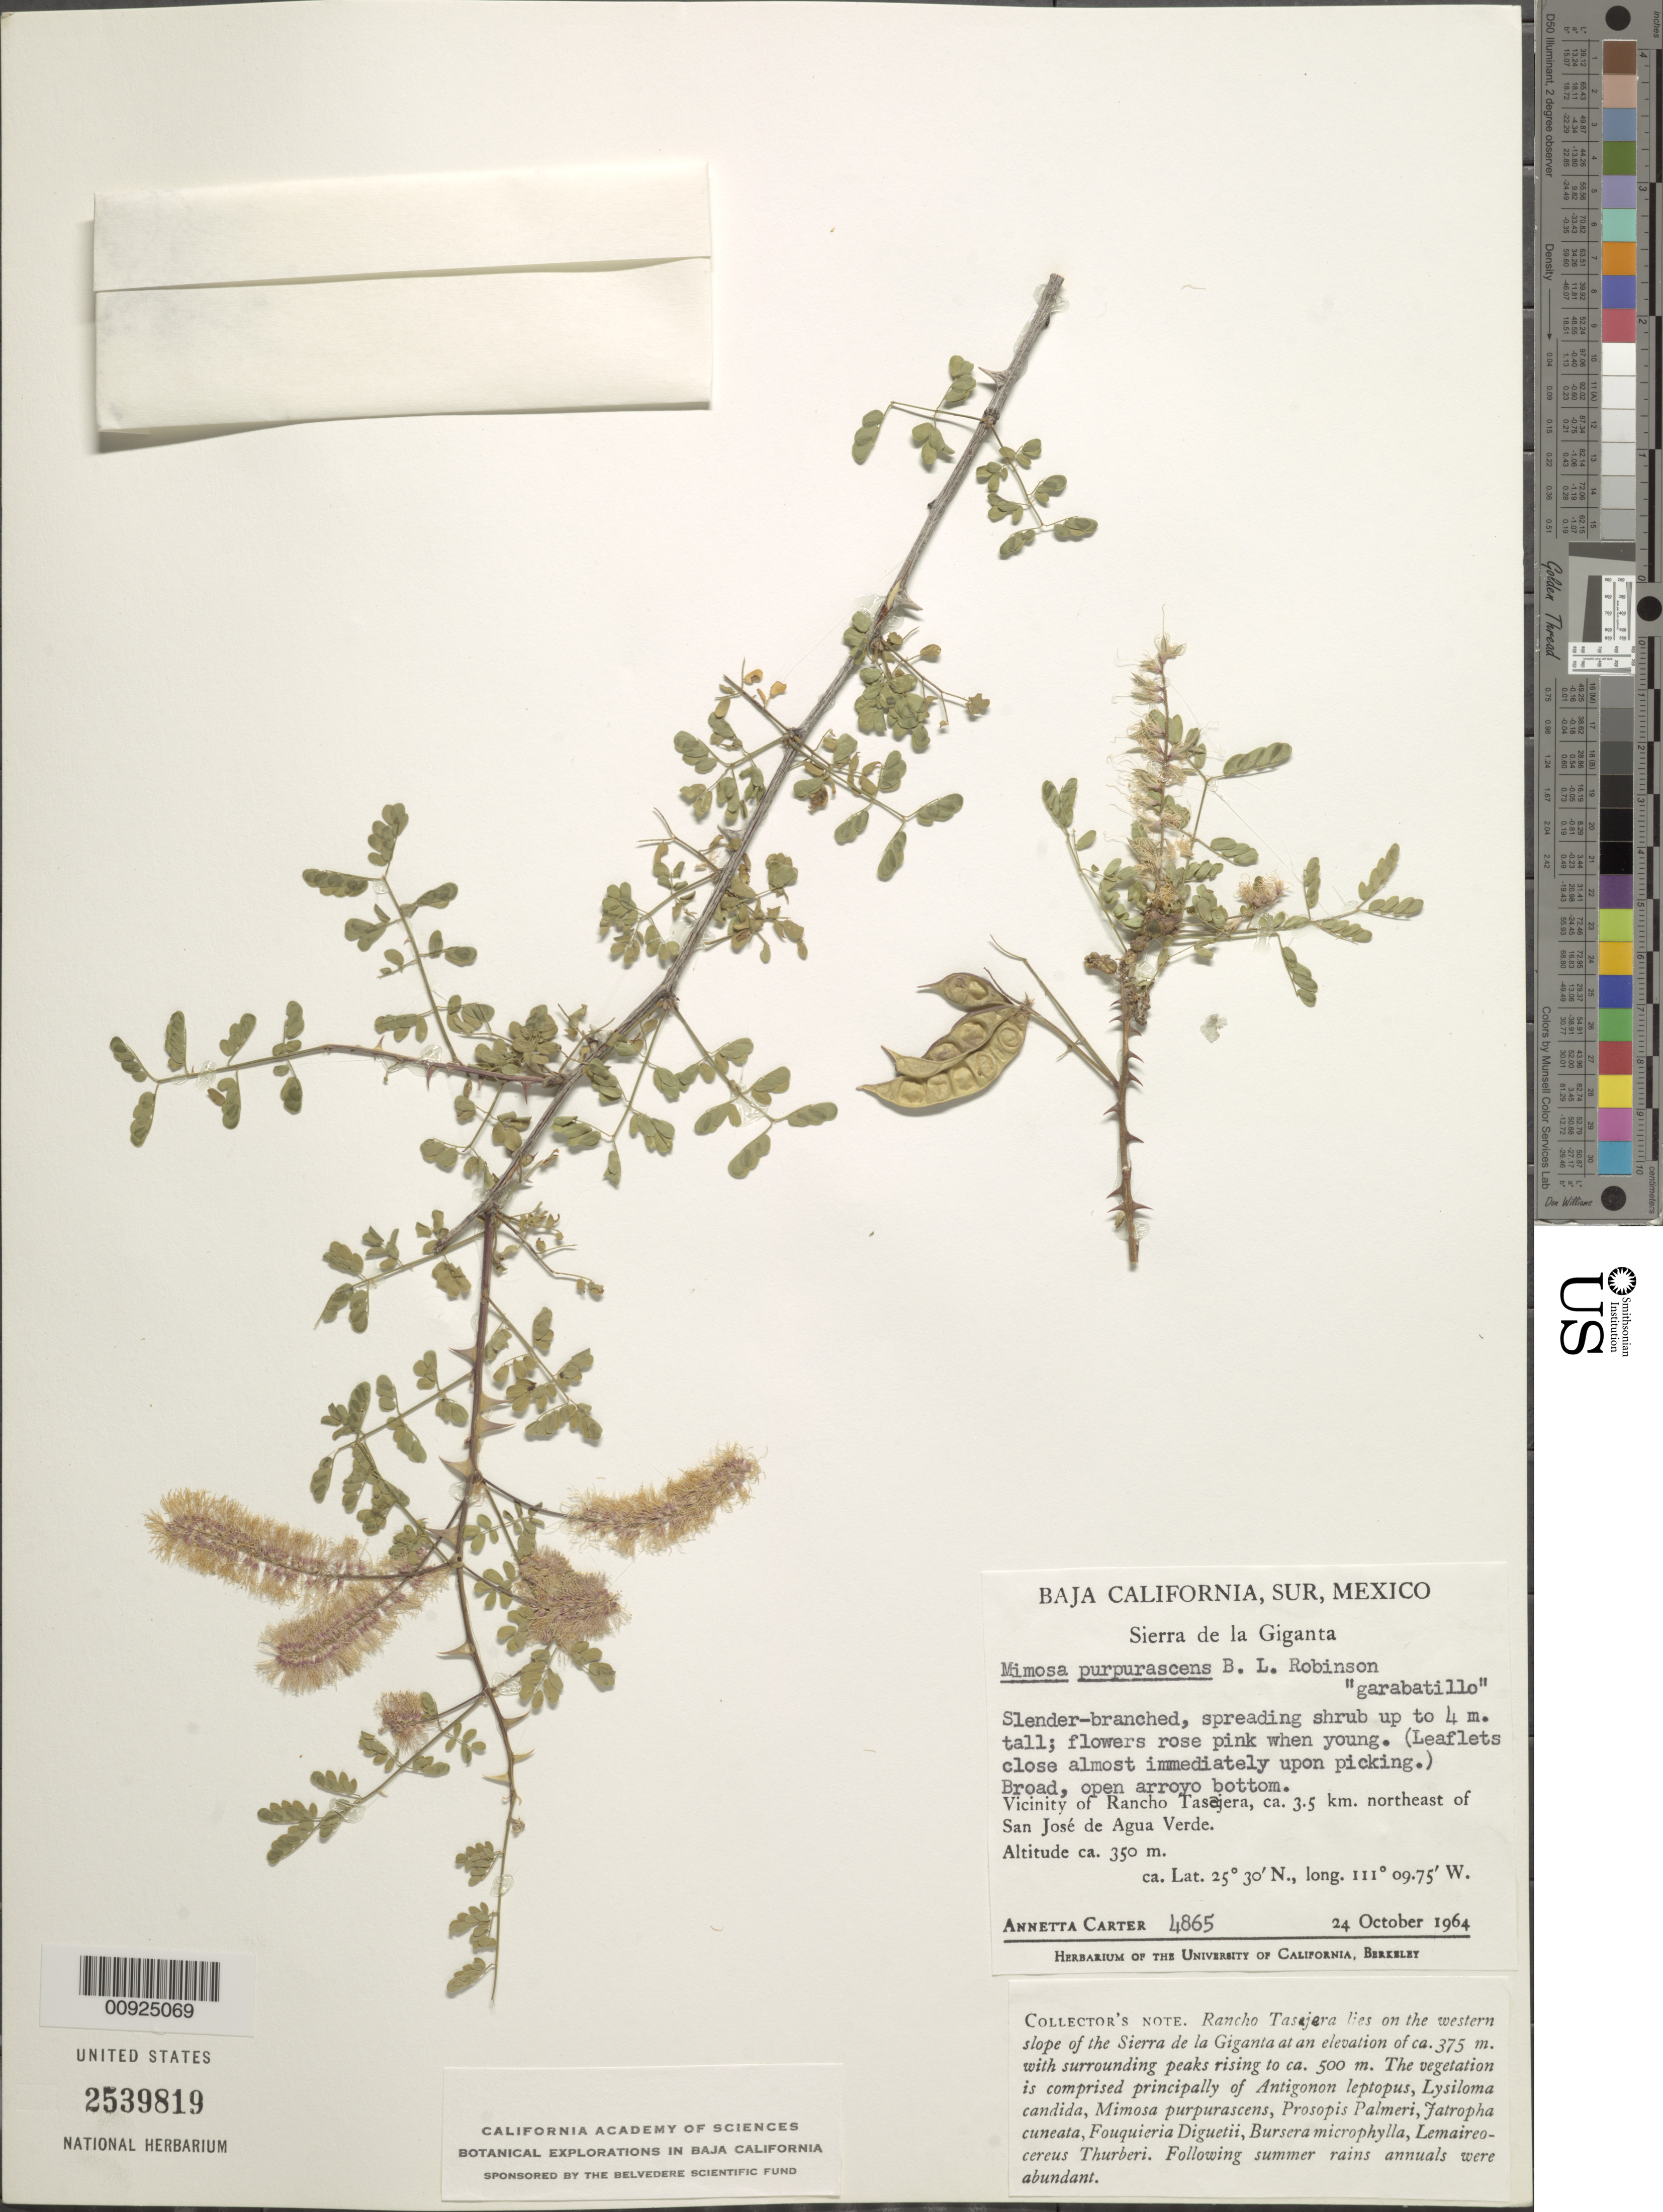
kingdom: Plantae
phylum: Tracheophyta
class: Magnoliopsida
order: Fabales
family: Fabaceae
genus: Mimosa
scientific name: Mimosa purpurascens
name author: B.L. Rob.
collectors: A. Carter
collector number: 4865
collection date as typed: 24 Oct 1964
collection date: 1964-10-24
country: Mexico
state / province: Baja California Sur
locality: Vicinity of Rancho Tasajera, ca. 3.5 km. northeast of San José de Agua Verde.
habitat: Broad, open arroyo bottom.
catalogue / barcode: US 2539819